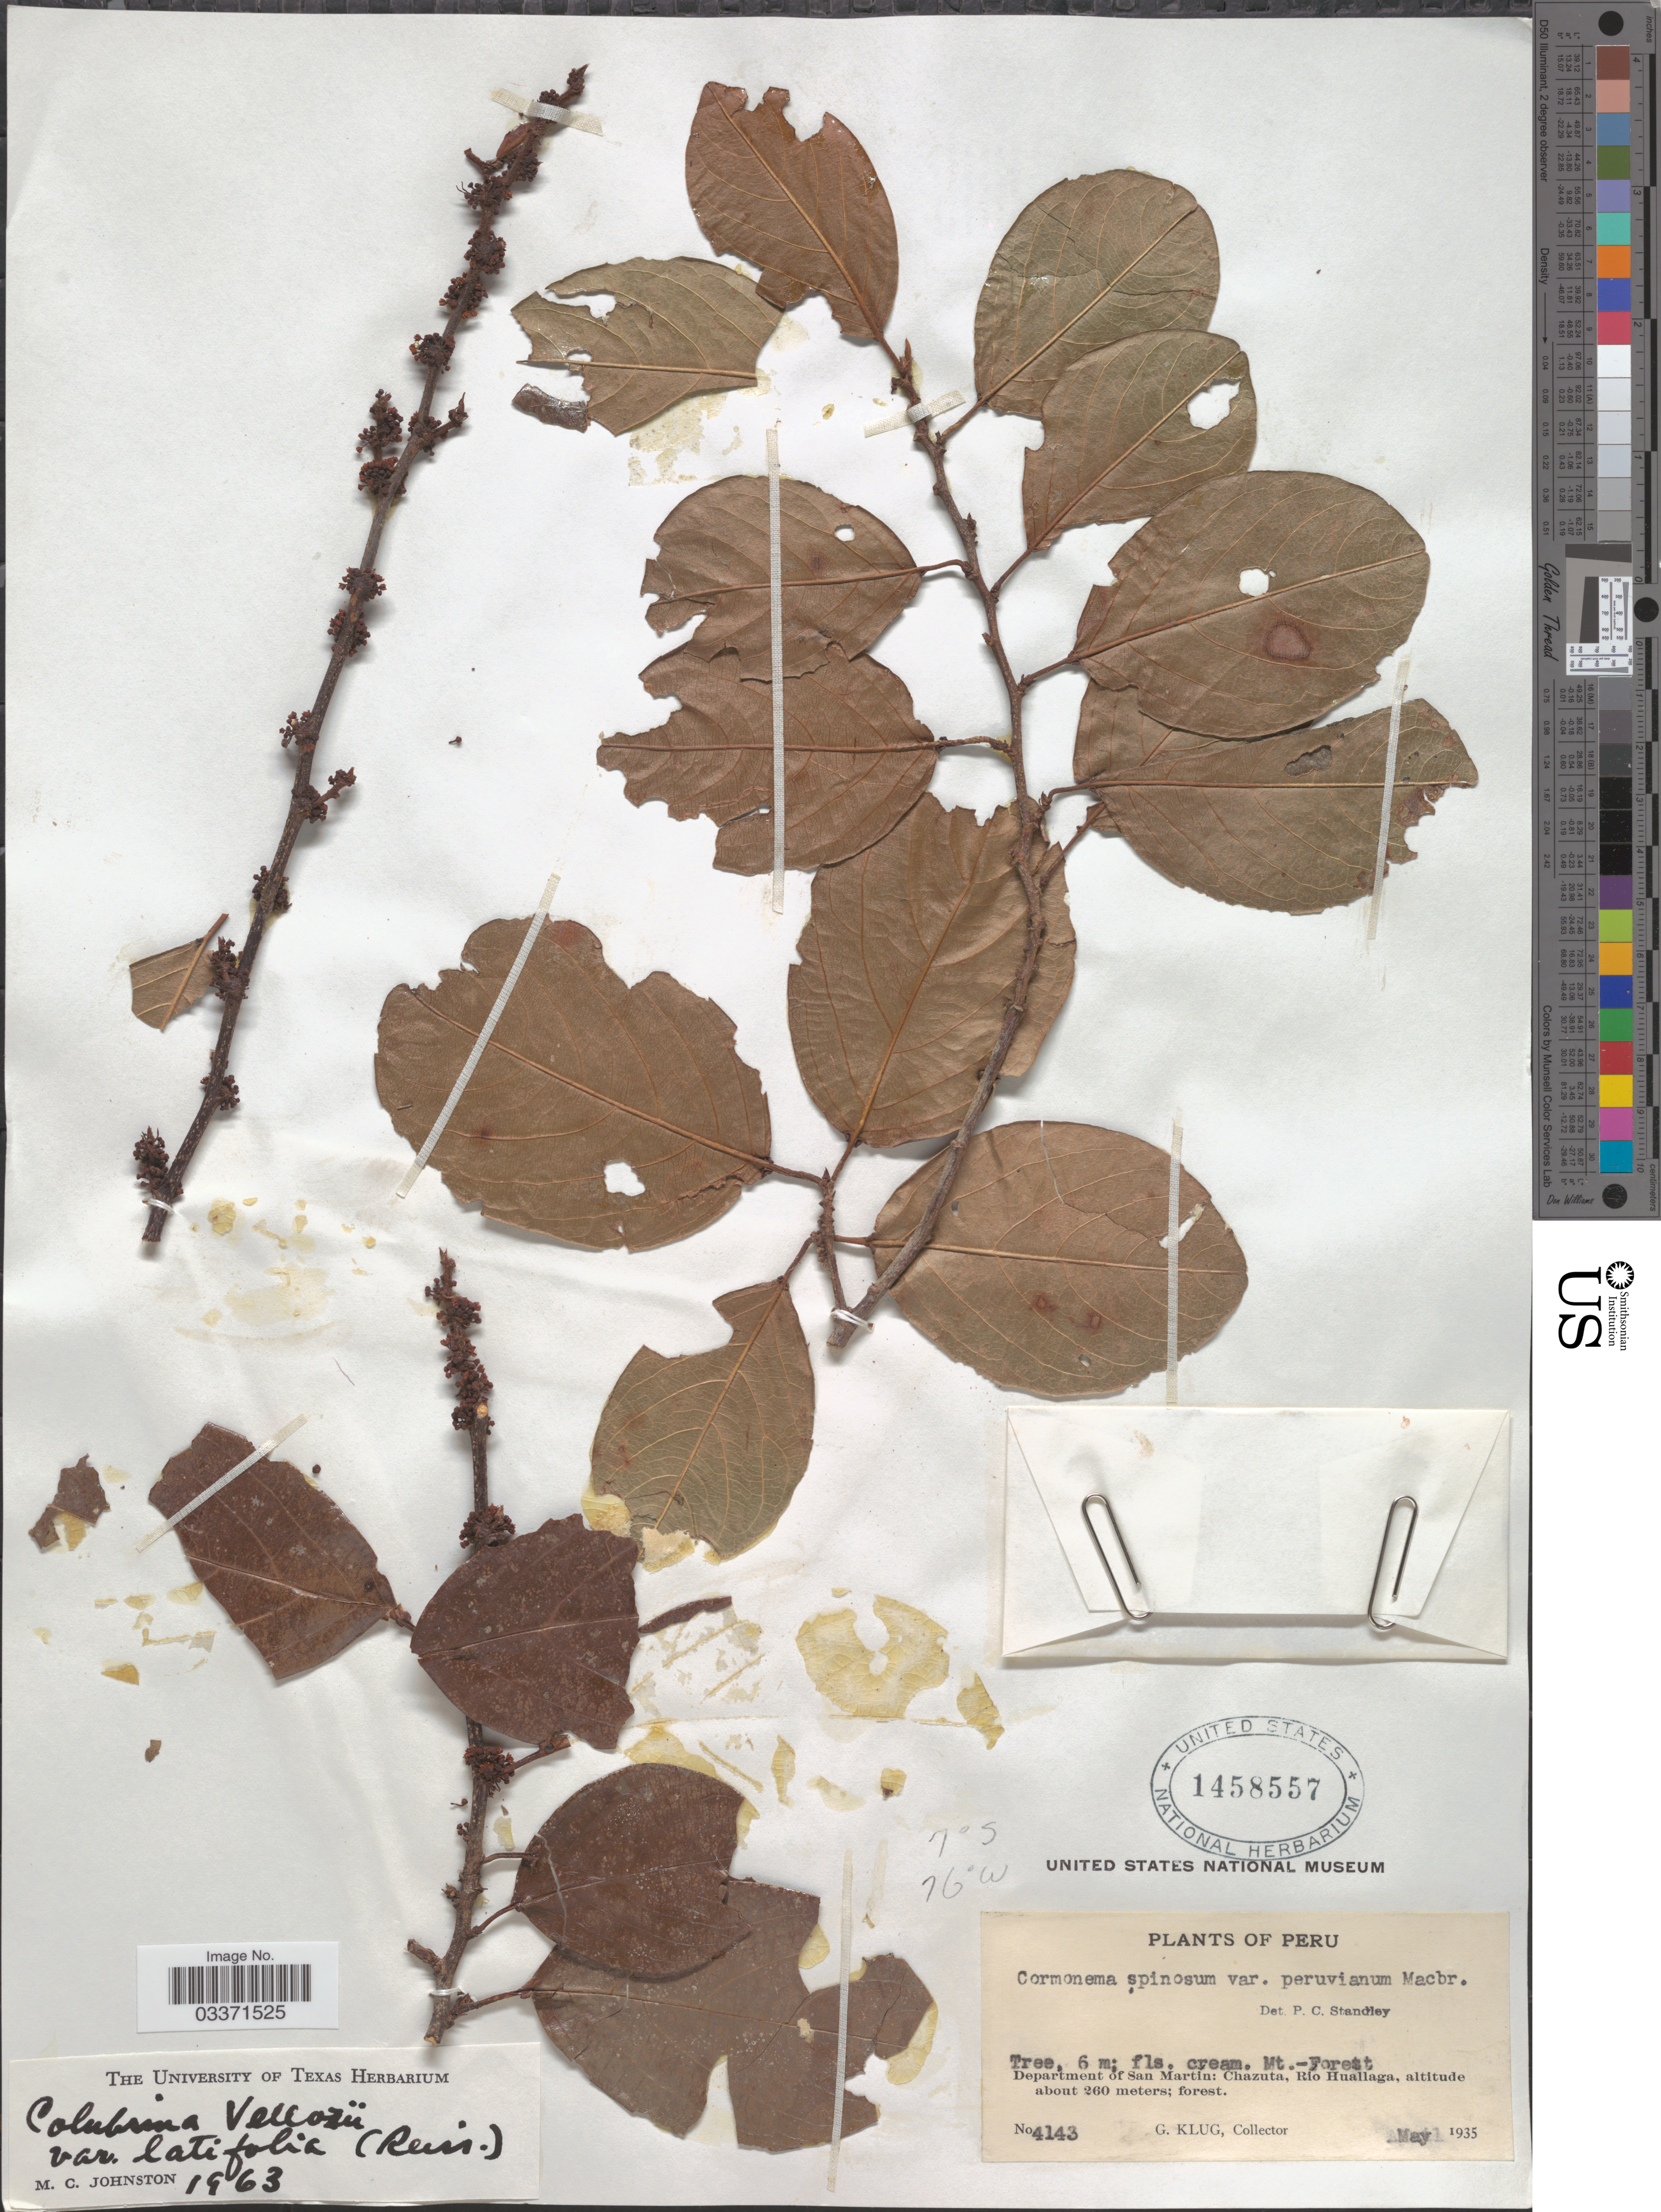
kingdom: Plantae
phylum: Tracheophyta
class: Magnoliopsida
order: Rosales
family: Rhamnaceae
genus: Colubrina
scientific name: Colubrina retusa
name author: (Pittier) R.S. Cowan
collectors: G. Klug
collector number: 4143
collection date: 1935-05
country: Peru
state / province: San Martín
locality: Department of San Martín: Chazuta, Rio Huallaga.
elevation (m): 260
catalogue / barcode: US 1458557